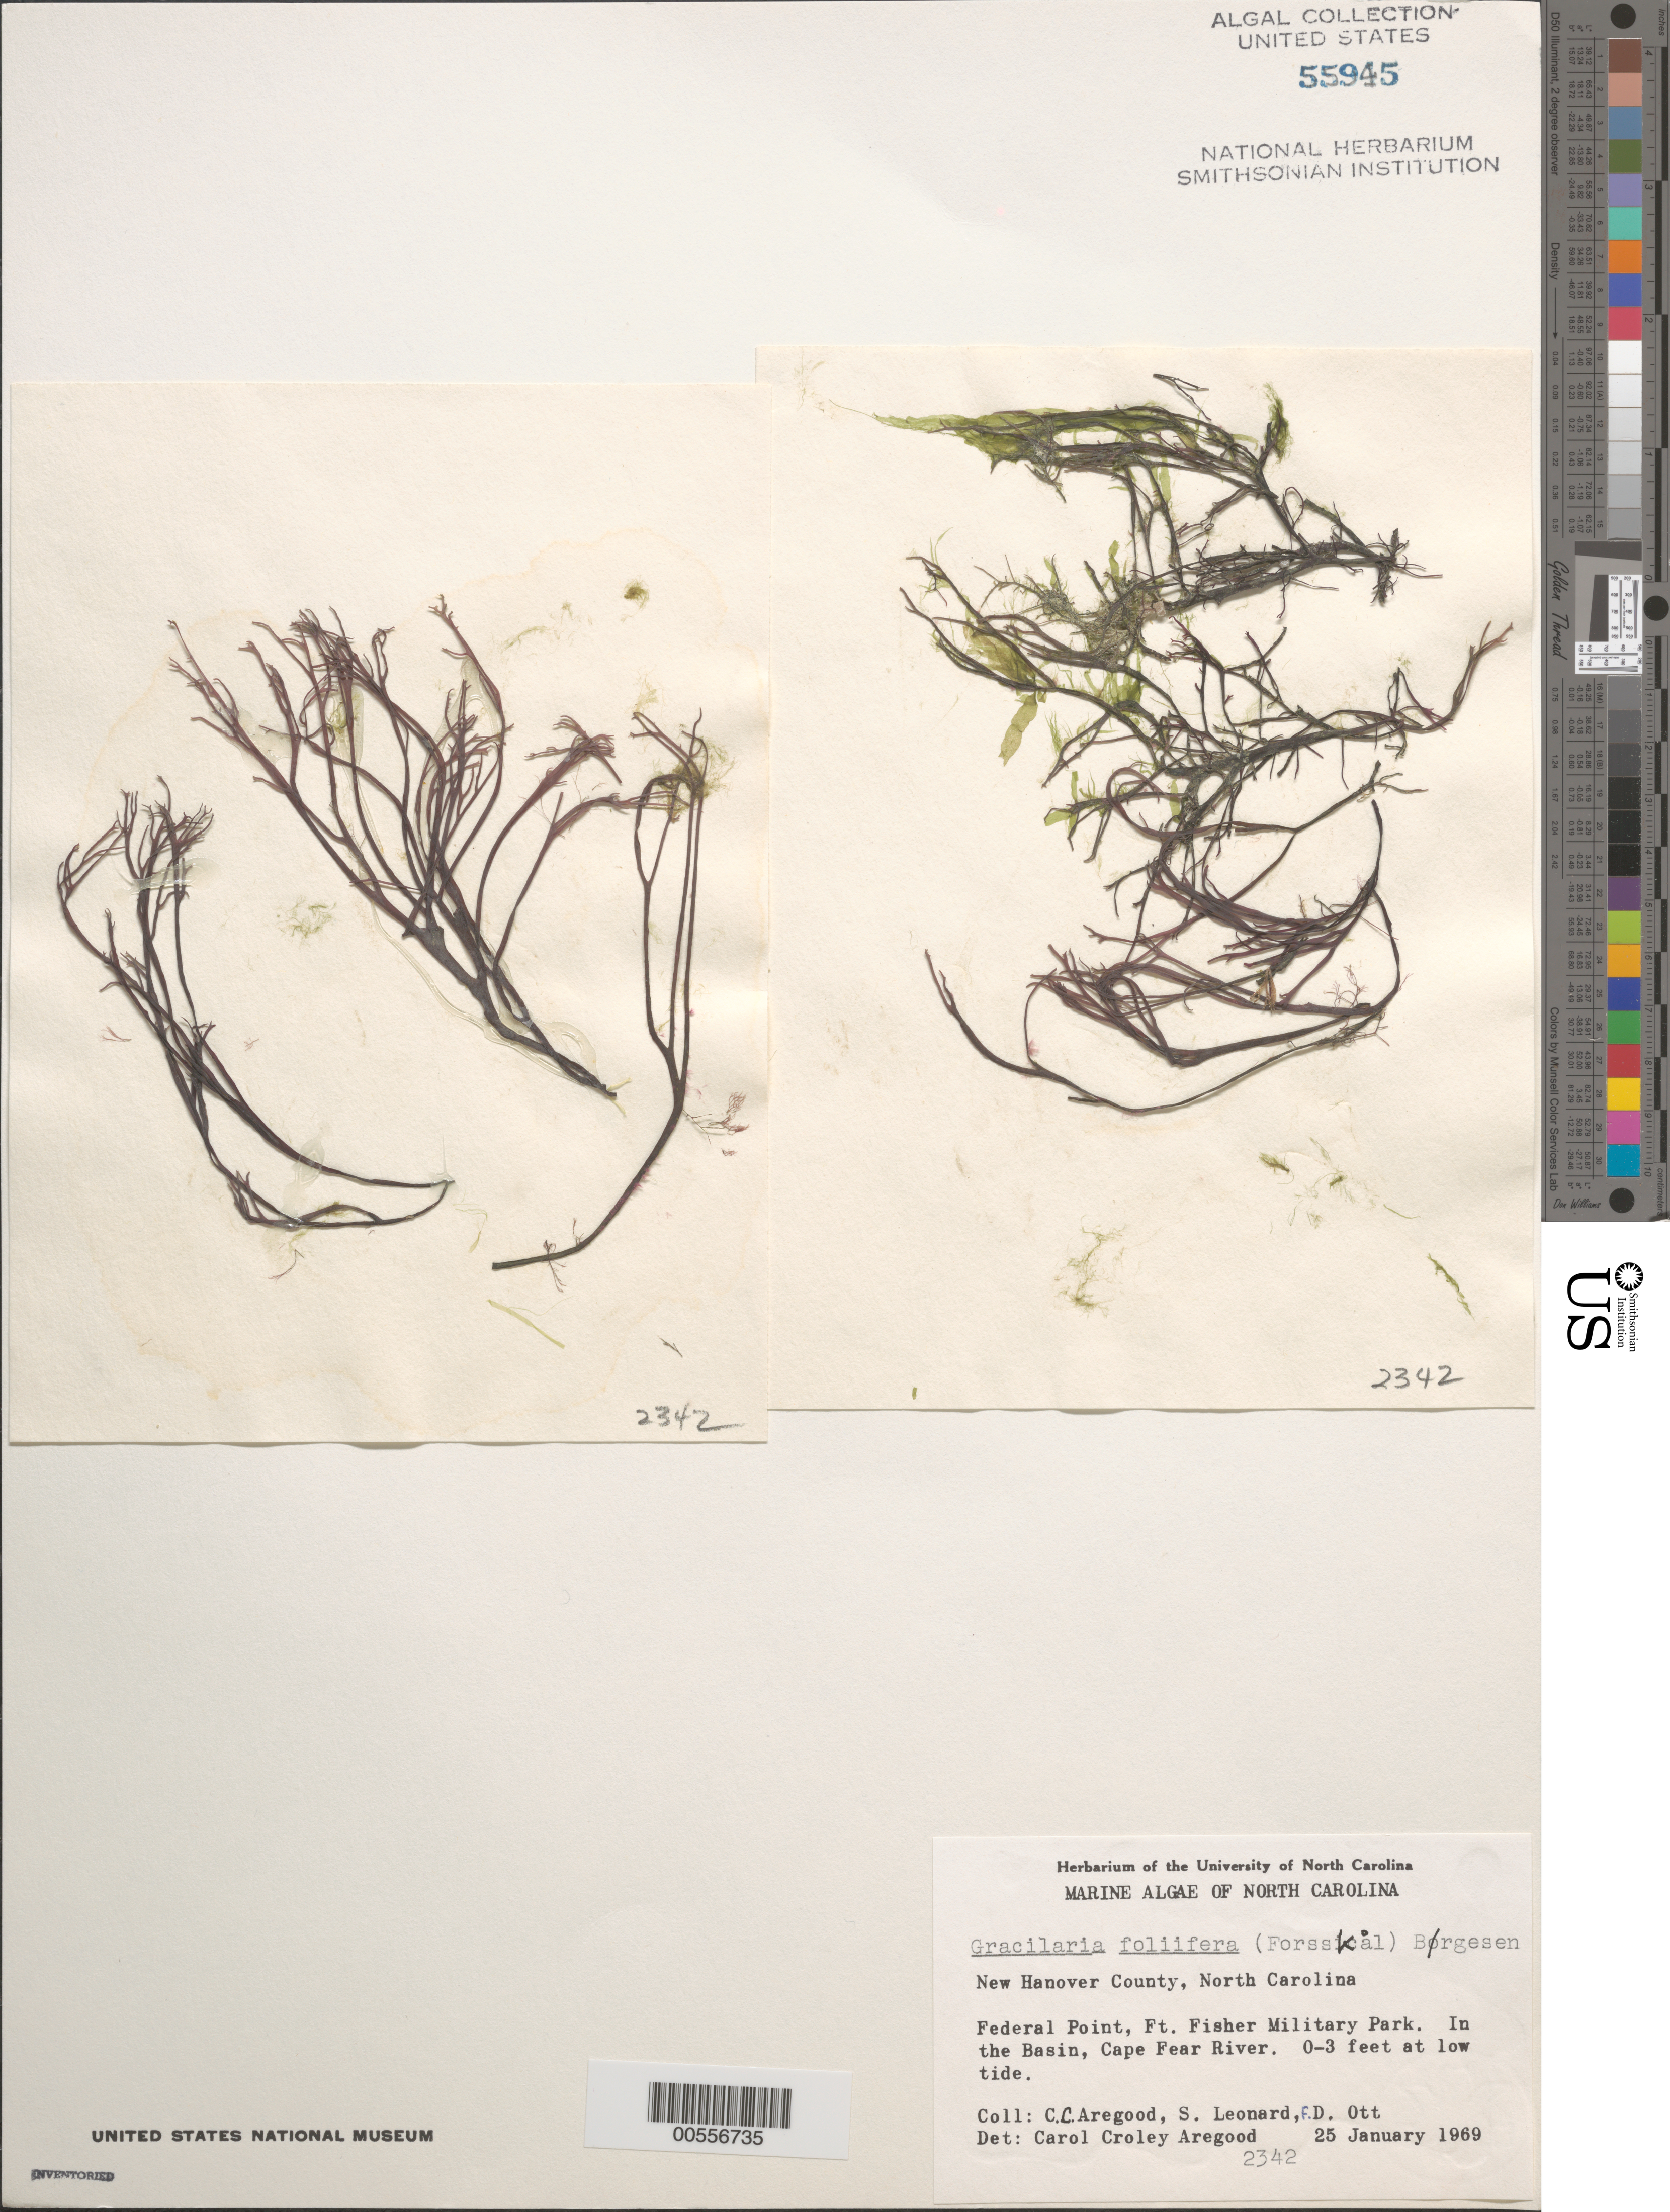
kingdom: Plantae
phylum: Rhodophyta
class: Florideophyceae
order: Gracilariales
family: Gracilariaceae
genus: Gracilaria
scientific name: Gracilaria foliifera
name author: (Forssk.) Børgesen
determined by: Aregood, C. C.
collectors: C. Aregood, S. Leonard & F. Ott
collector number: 2343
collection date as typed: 25 Jan 1969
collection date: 1969-01-25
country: United States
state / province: North Carolina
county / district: New Hanover County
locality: Federal Point, Fort Fisher Military Park, Basin, Cape Fear River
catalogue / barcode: US 55945